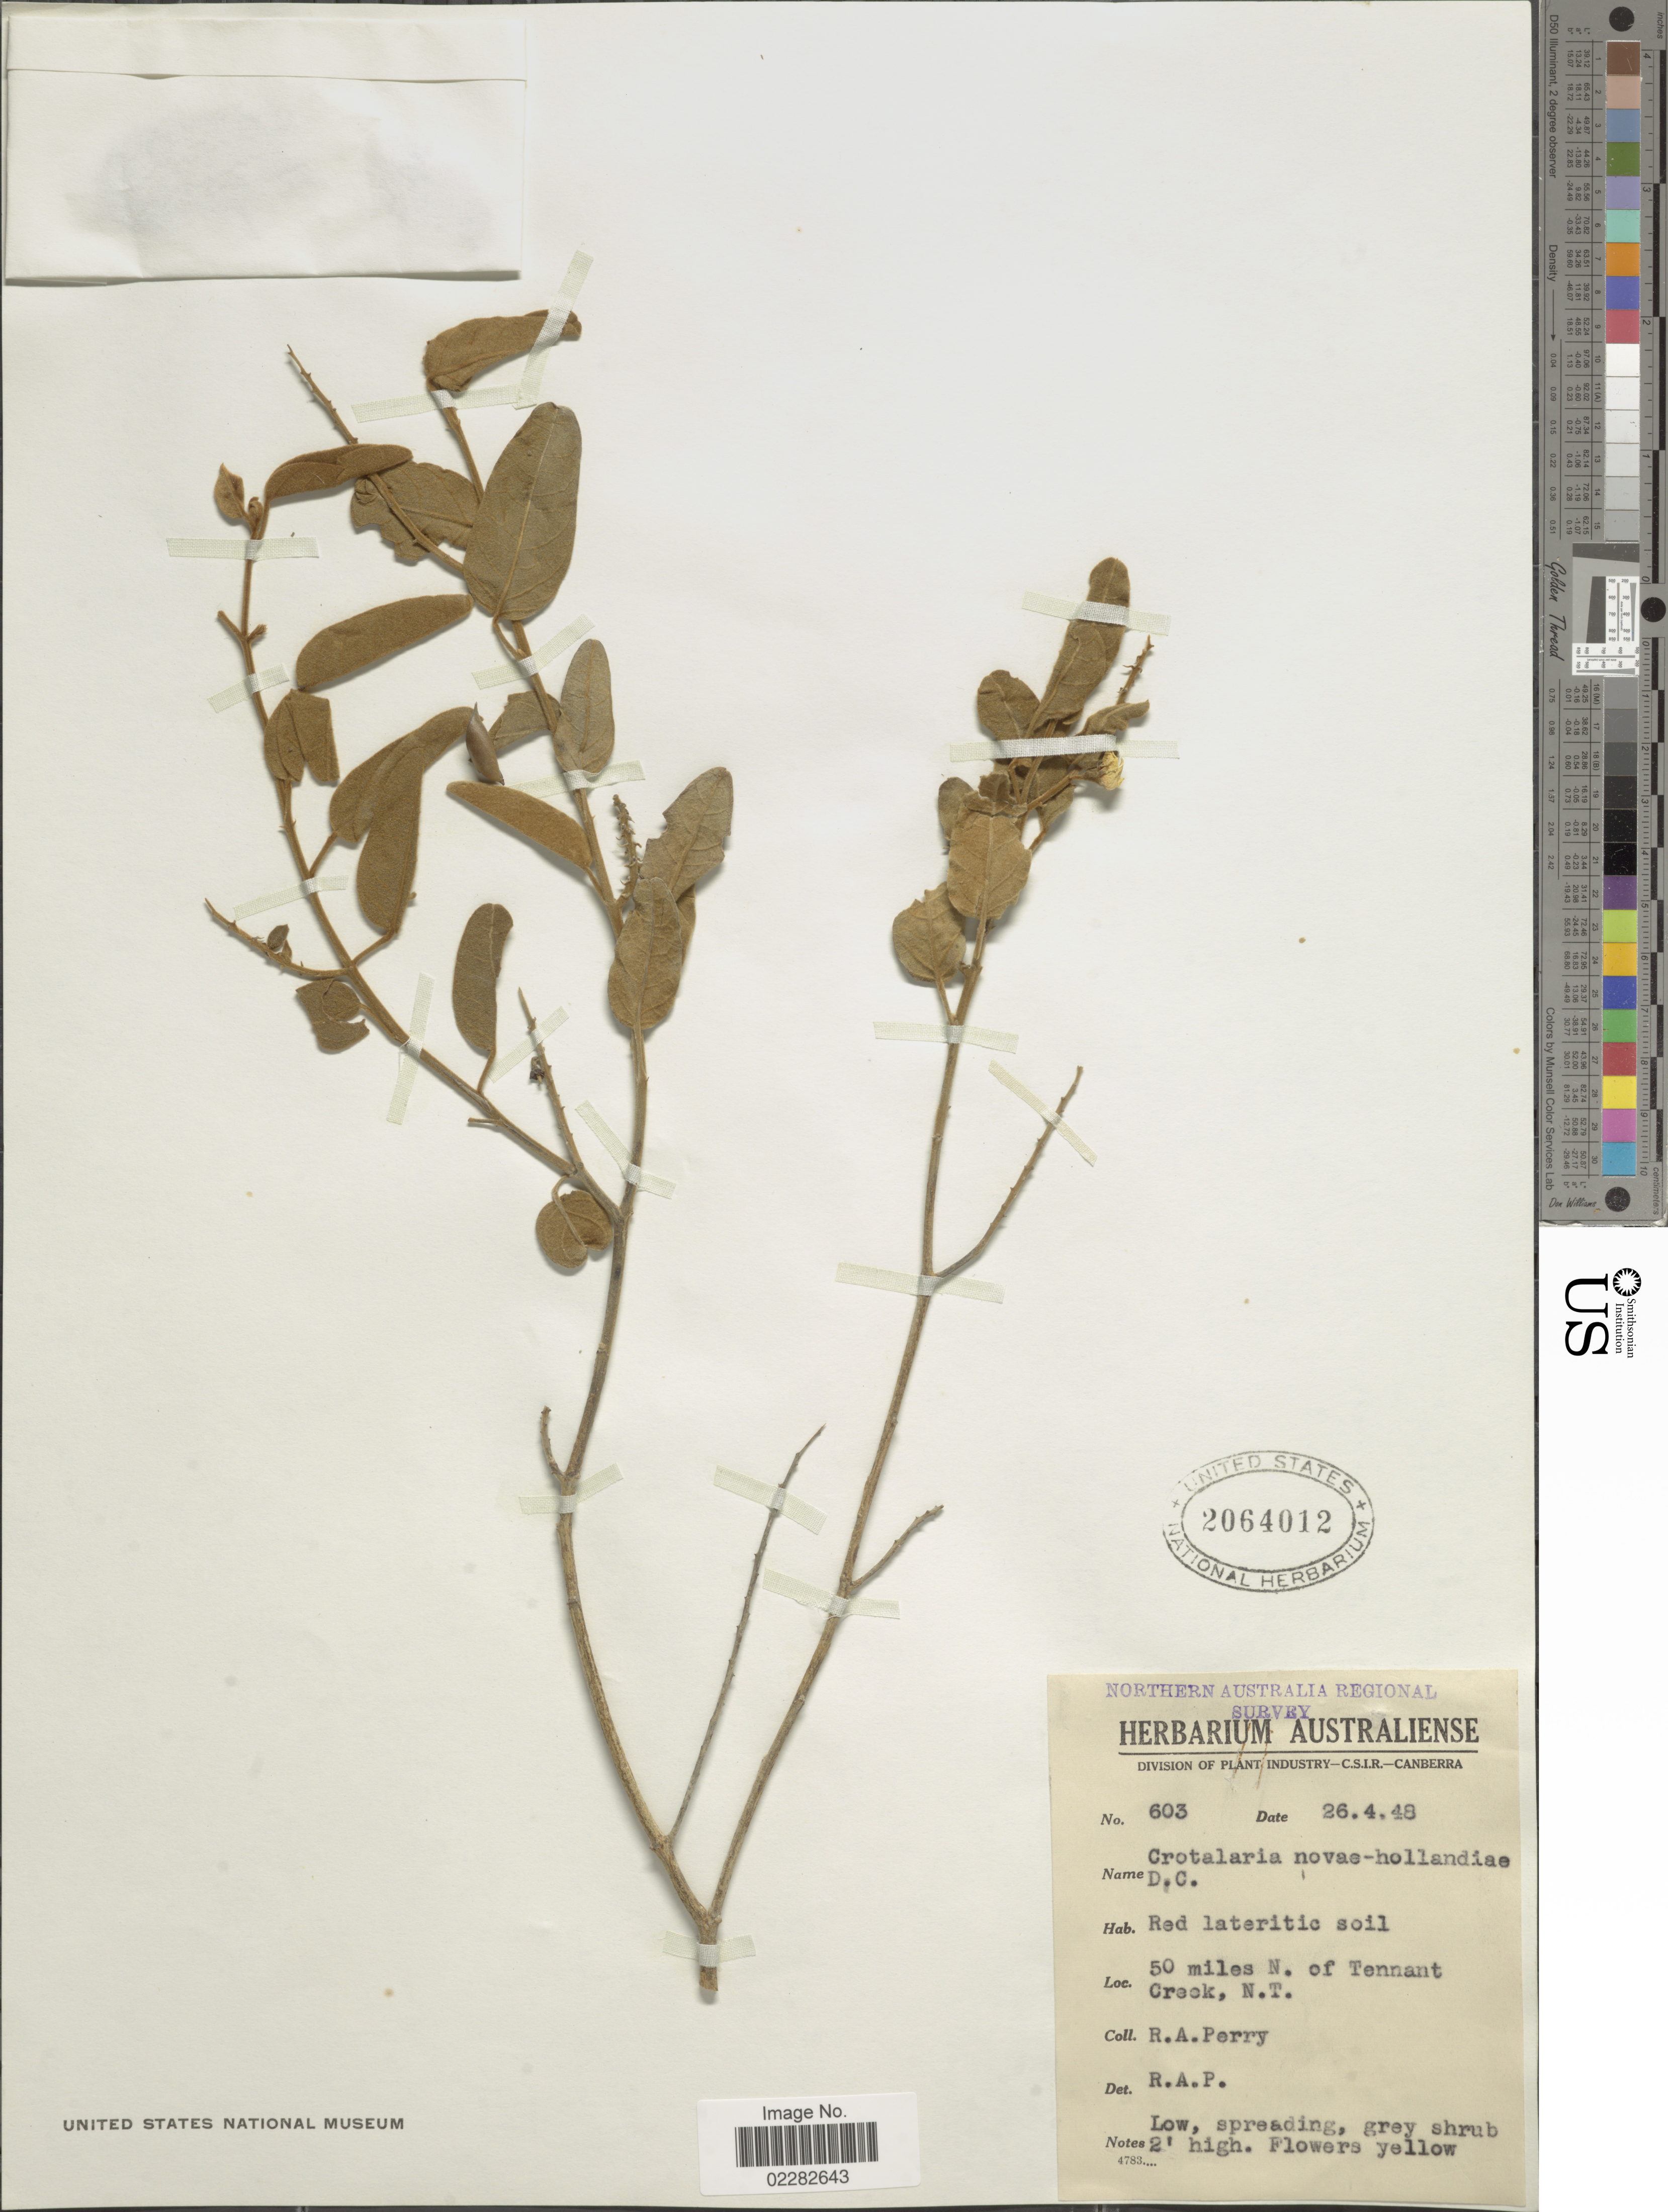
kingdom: Plantae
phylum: Tracheophyta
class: Magnoliopsida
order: Fabales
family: Fabaceae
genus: Crotalaria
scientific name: Crotalaria novae-hollandiae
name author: DC.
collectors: Perry, R. A.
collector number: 603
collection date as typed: Transcribed d/m/y: 26/4/48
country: Australia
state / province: Northern Territory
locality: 50 miles N. of Tennant Creek.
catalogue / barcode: US 2064012